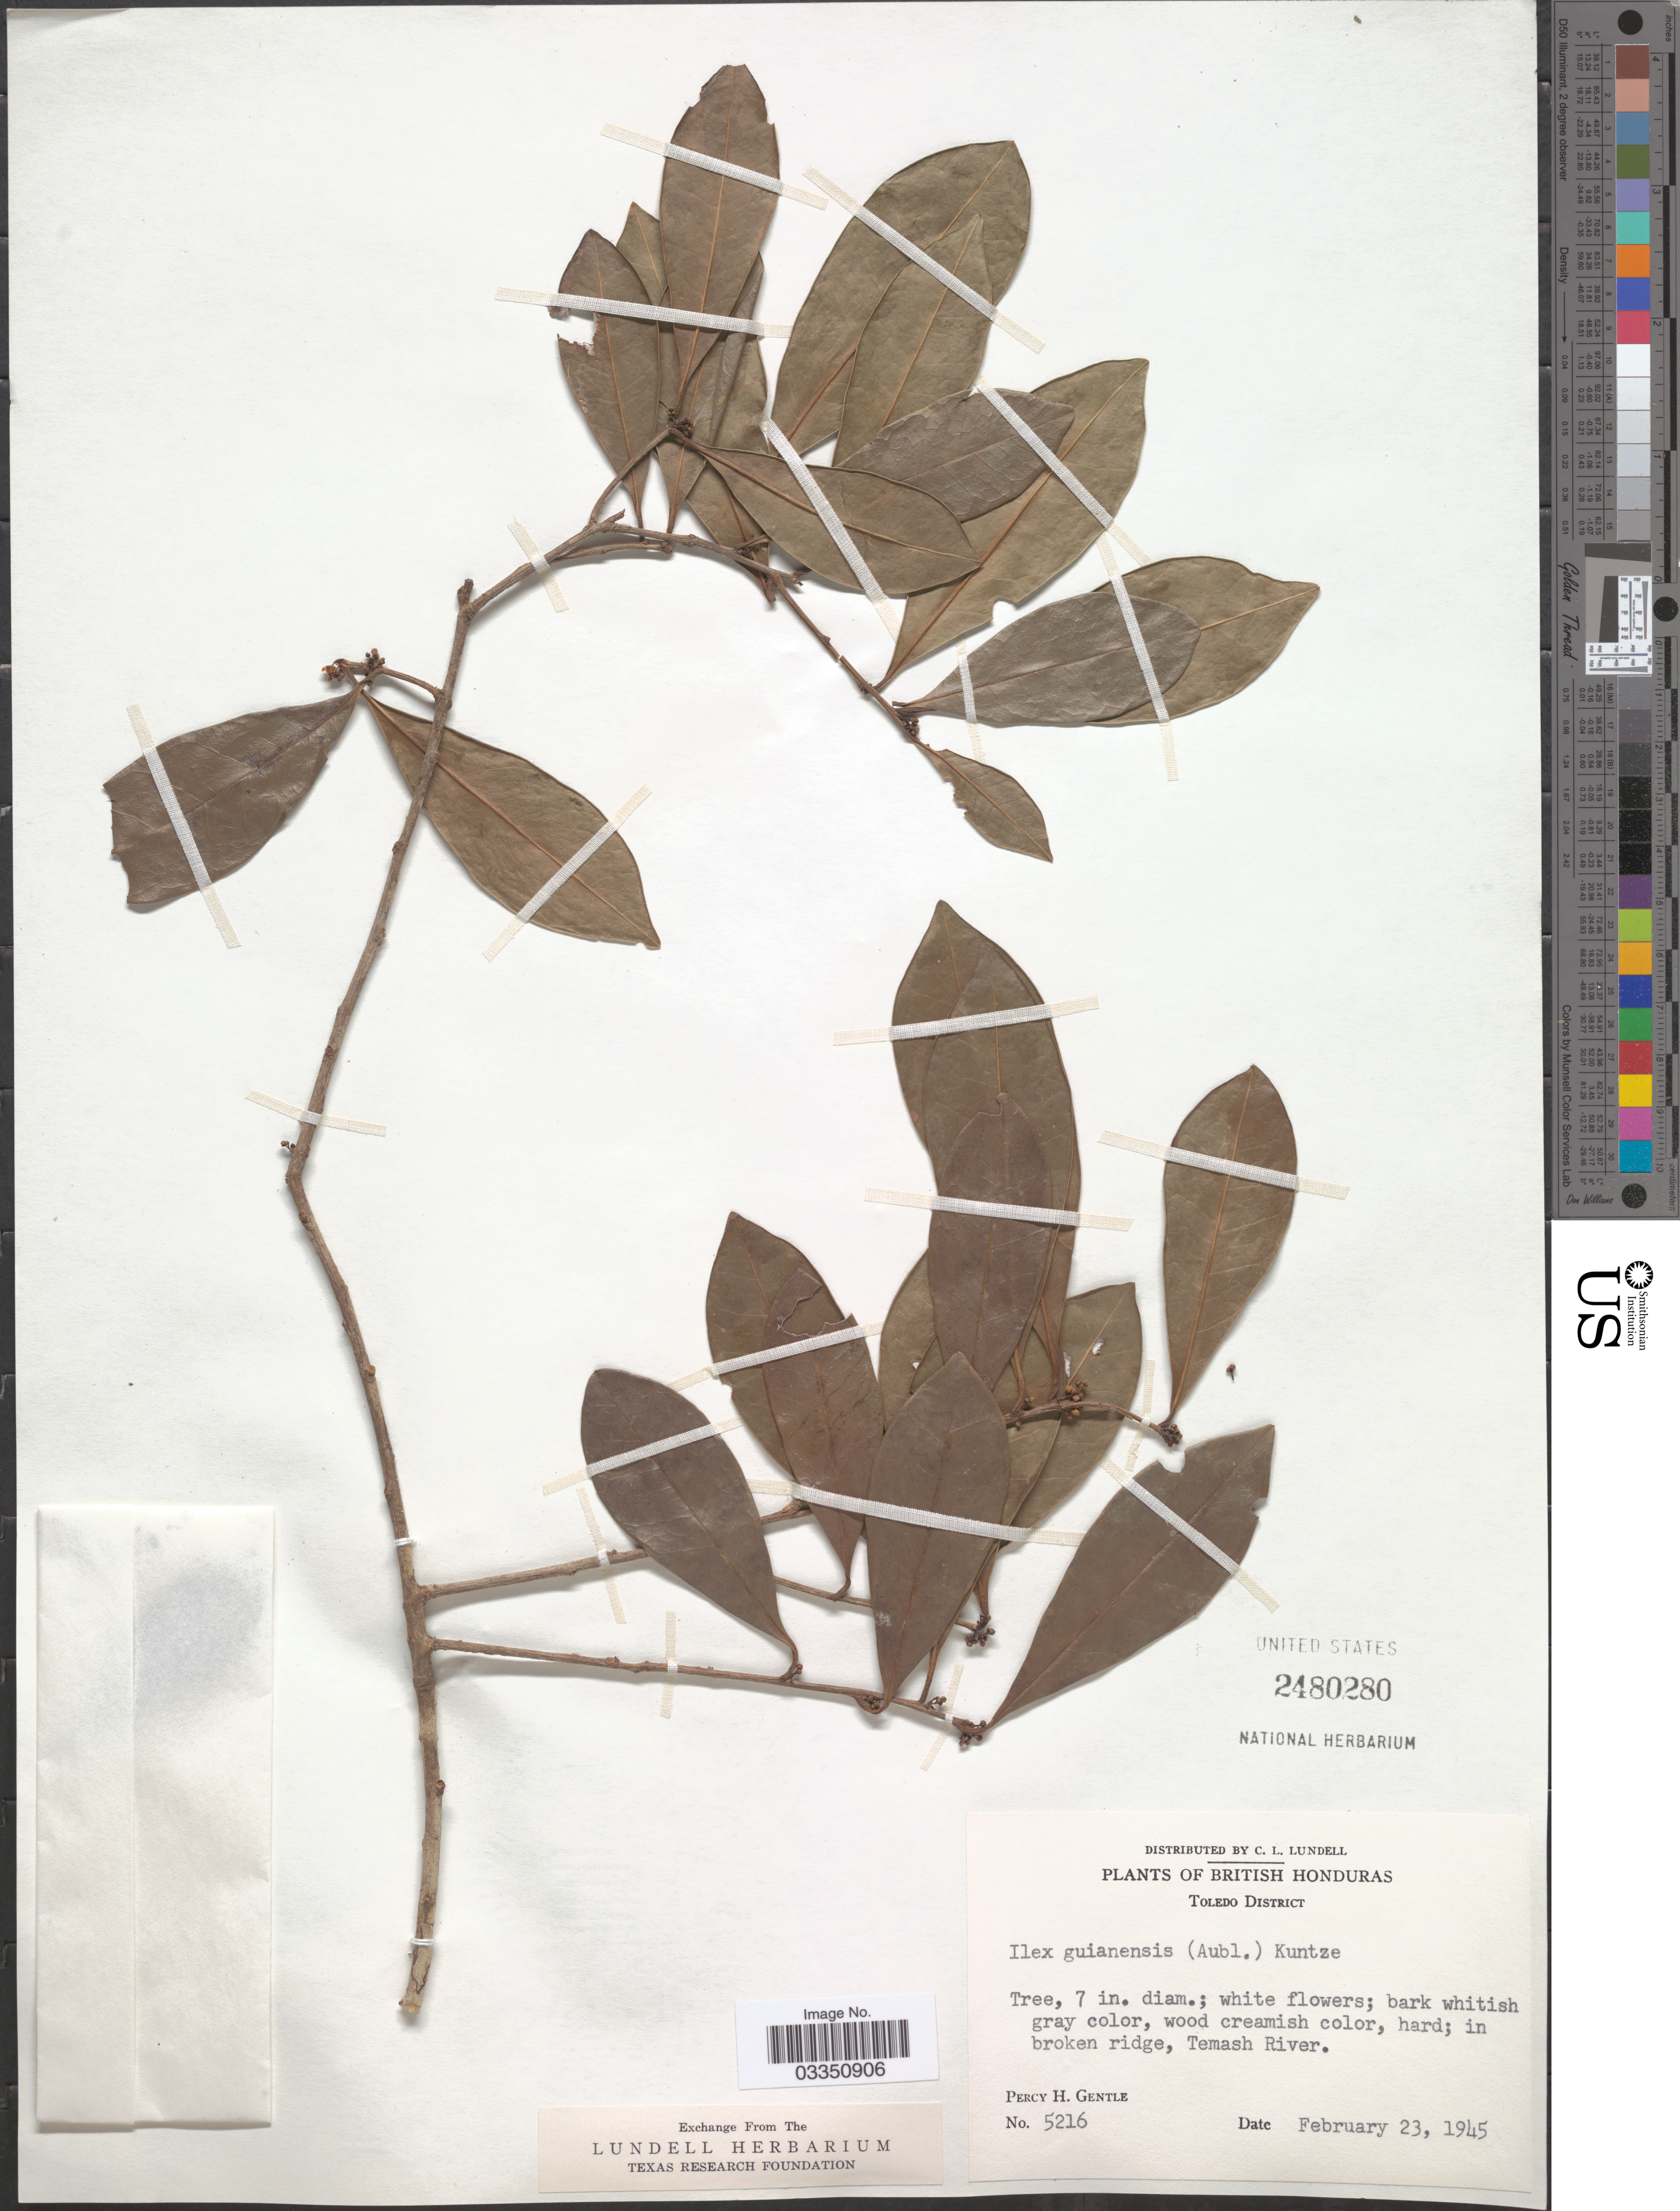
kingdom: Plantae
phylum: Tracheophyta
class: Magnoliopsida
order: Aquifoliales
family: Aquifoliaceae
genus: Ilex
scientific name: Ilex guianensis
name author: (Aubl.) Kuntze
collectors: P. H. Gentle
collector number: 5216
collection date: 1945-02-23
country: Belize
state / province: Toledo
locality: British Honduras, Toledo District, Temash River.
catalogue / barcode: US 2480280